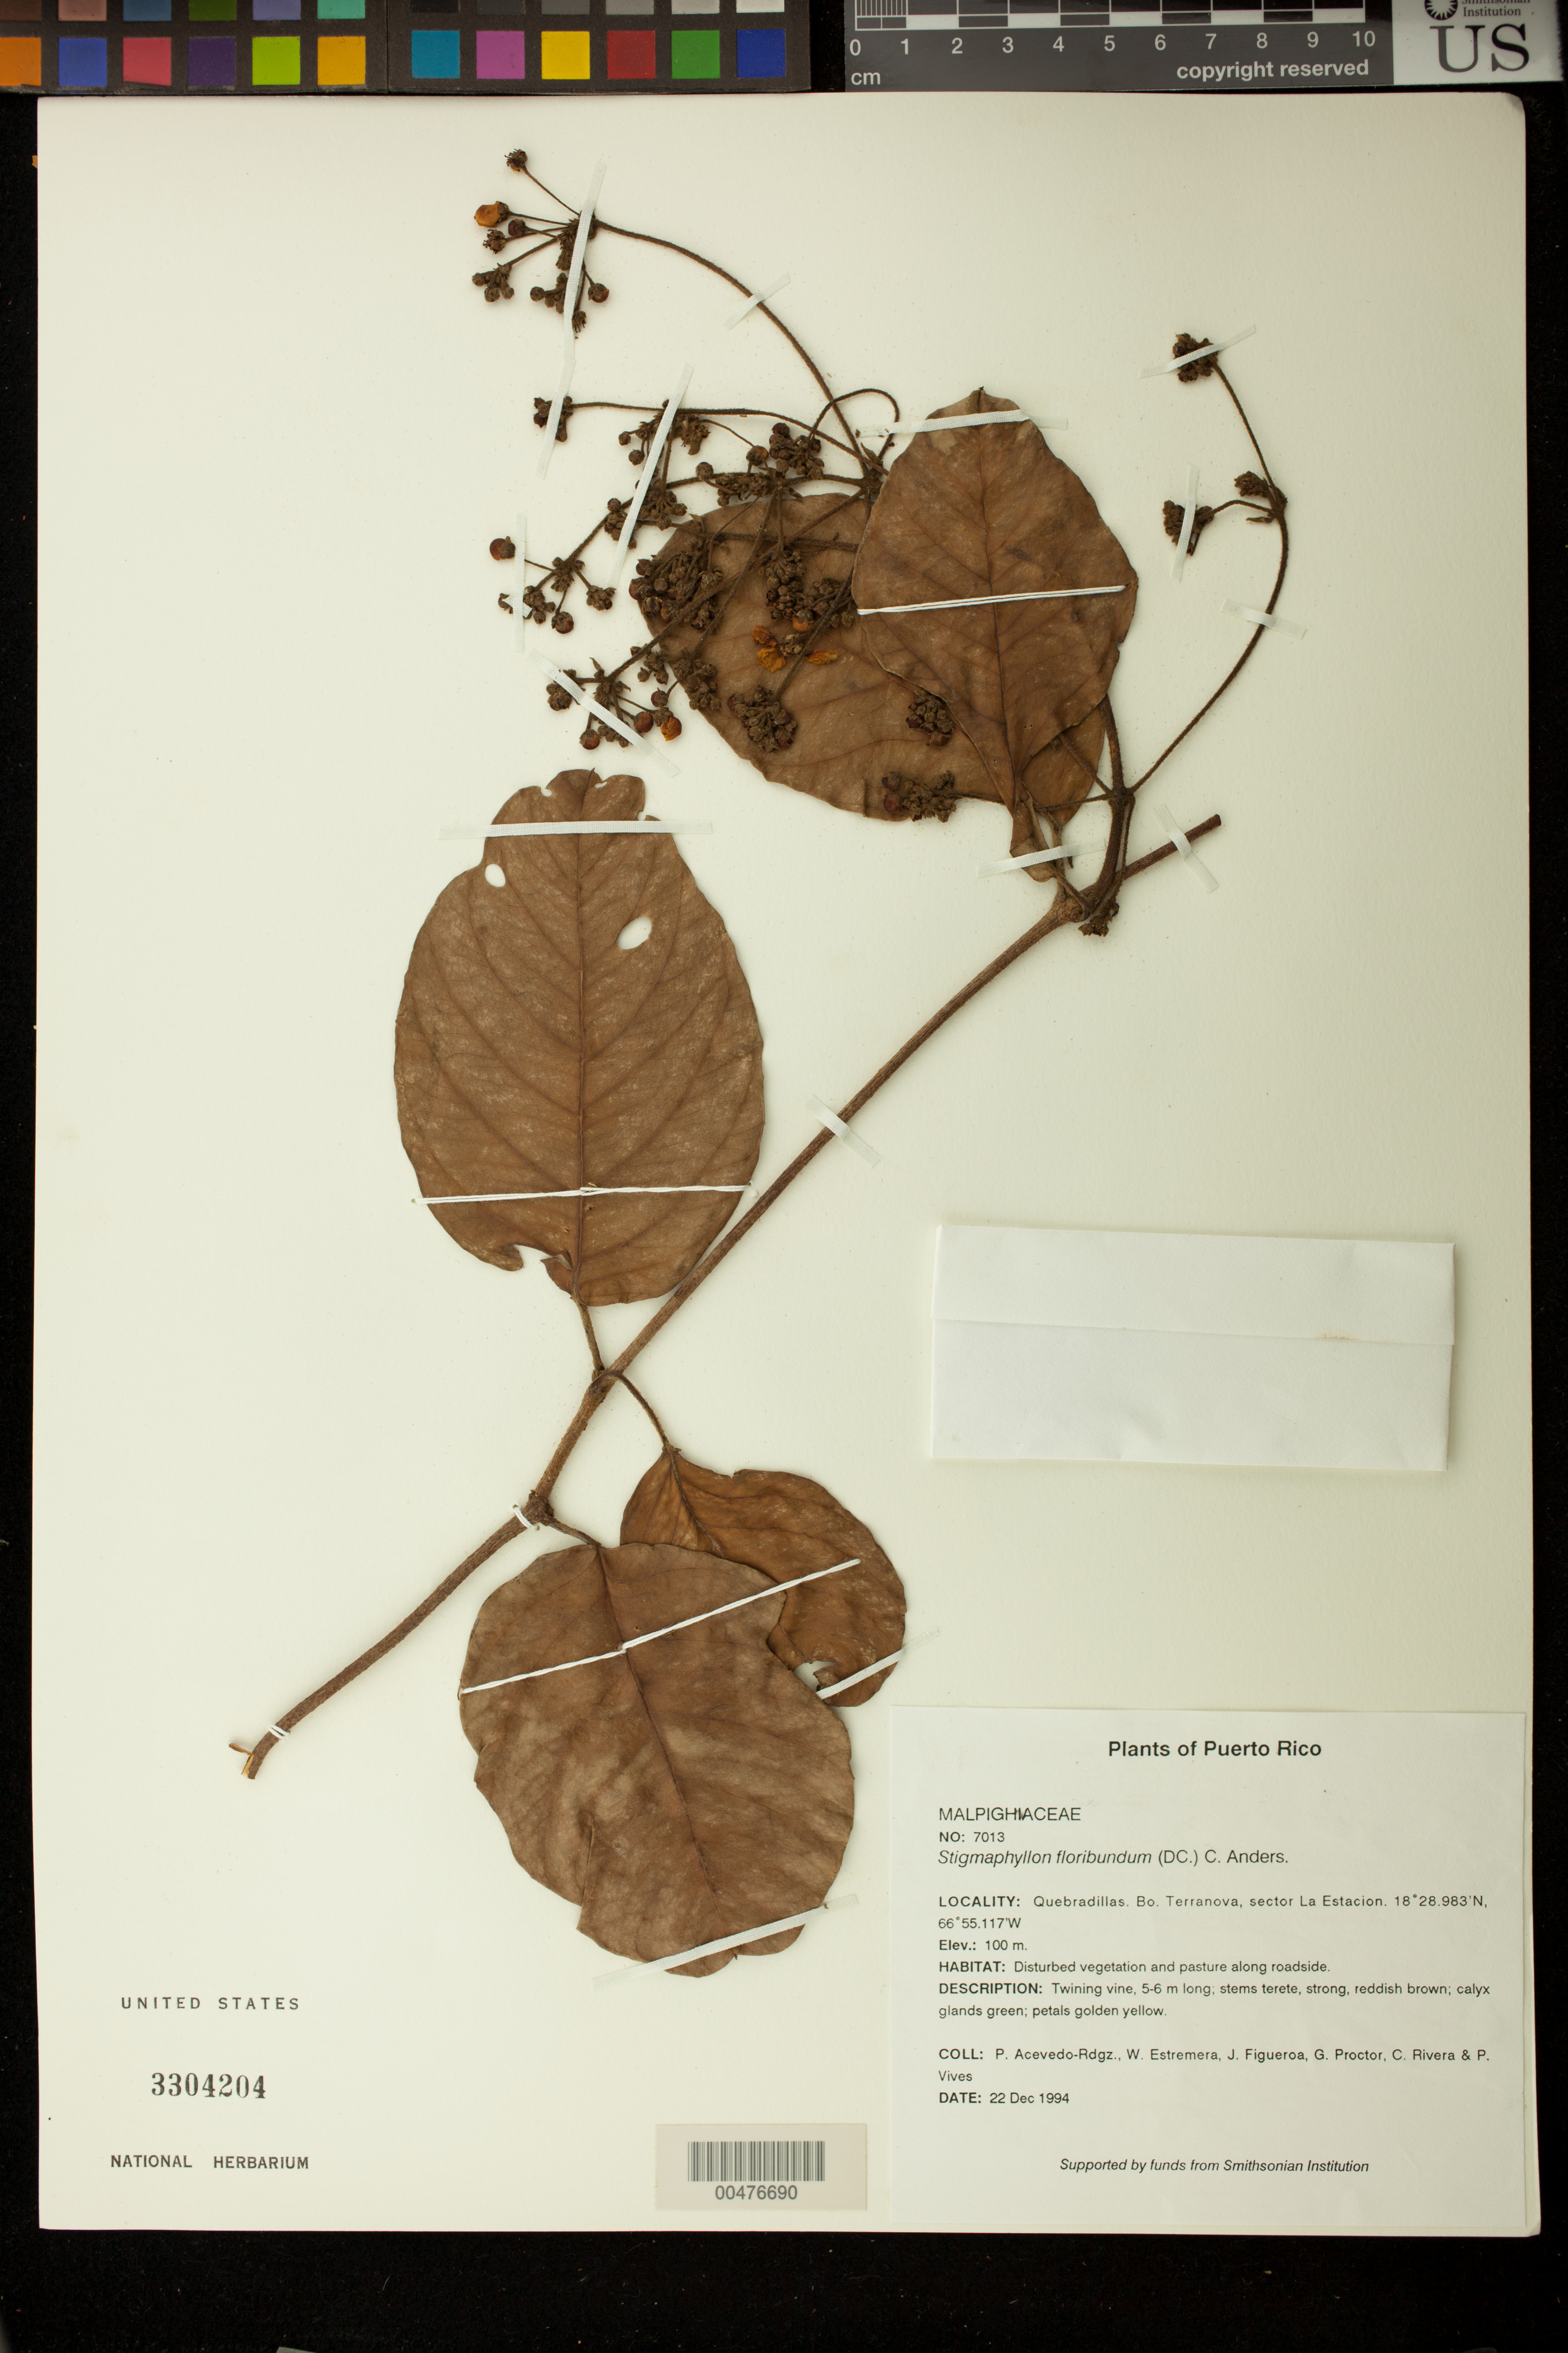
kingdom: Plantae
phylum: Tracheophyta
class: Magnoliopsida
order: Malpighiales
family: Malpighiaceae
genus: Stigmaphyllon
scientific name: Stigmaphyllon floribundum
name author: (DC.) C.E. Anderson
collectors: P. Acevedo-Rodr., W. Estremera, J. Figueroa, G. R. Proctor, C. Rivera & P. Vives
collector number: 7013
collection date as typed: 22 Dec 1994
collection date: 1994-12-22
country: Puerto Rico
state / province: Quebradillas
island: Puerto Rico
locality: Quebradillas. Bo. Terranova, sector La Estación.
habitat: Disturbed vegetation and pasture along roadside.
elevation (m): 100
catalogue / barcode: US 3304204